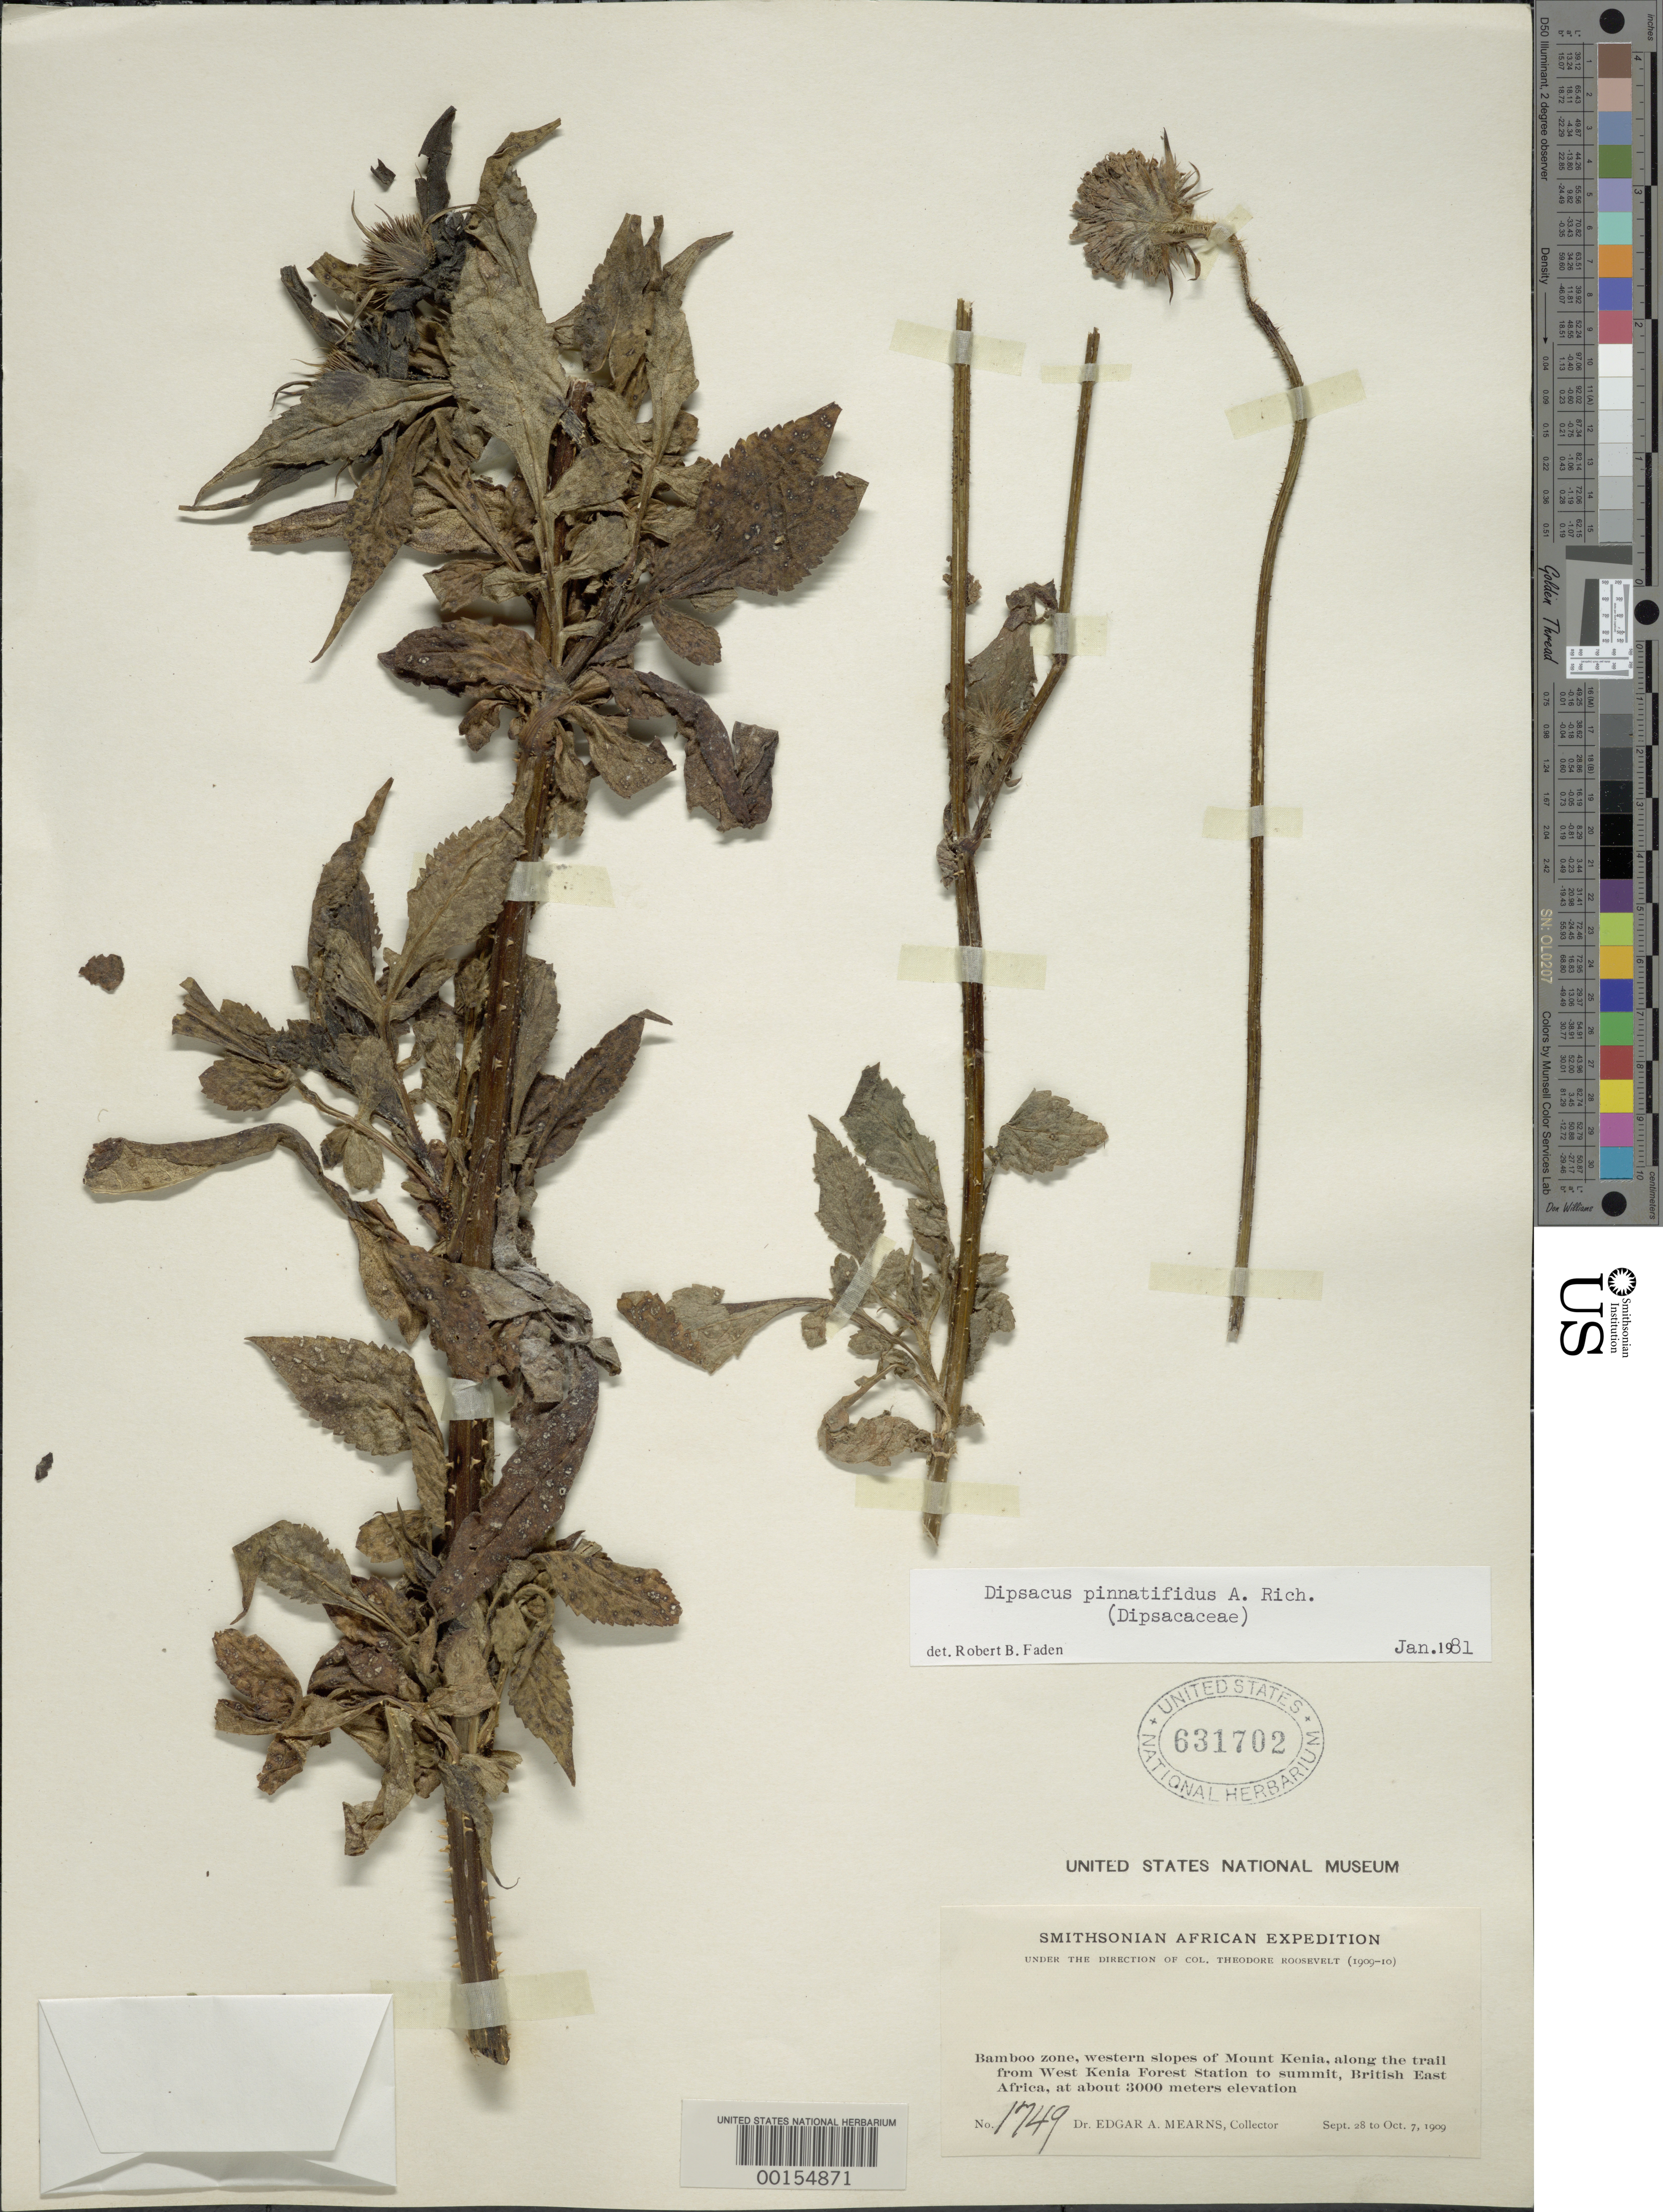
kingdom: Plantae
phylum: Tracheophyta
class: Magnoliopsida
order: Dipsacales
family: Caprifoliaceae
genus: Dipsacus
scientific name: Dipsacus pinnatifidus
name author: A. Rich.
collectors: E. A. Mearns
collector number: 1749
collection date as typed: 28 Sep 1909 to 07 Oct 1909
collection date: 1909-09-28/1909-10-07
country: Kenya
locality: W slope of mount kenia, along the trail from west kenia forest station to summit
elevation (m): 3000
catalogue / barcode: US 631702